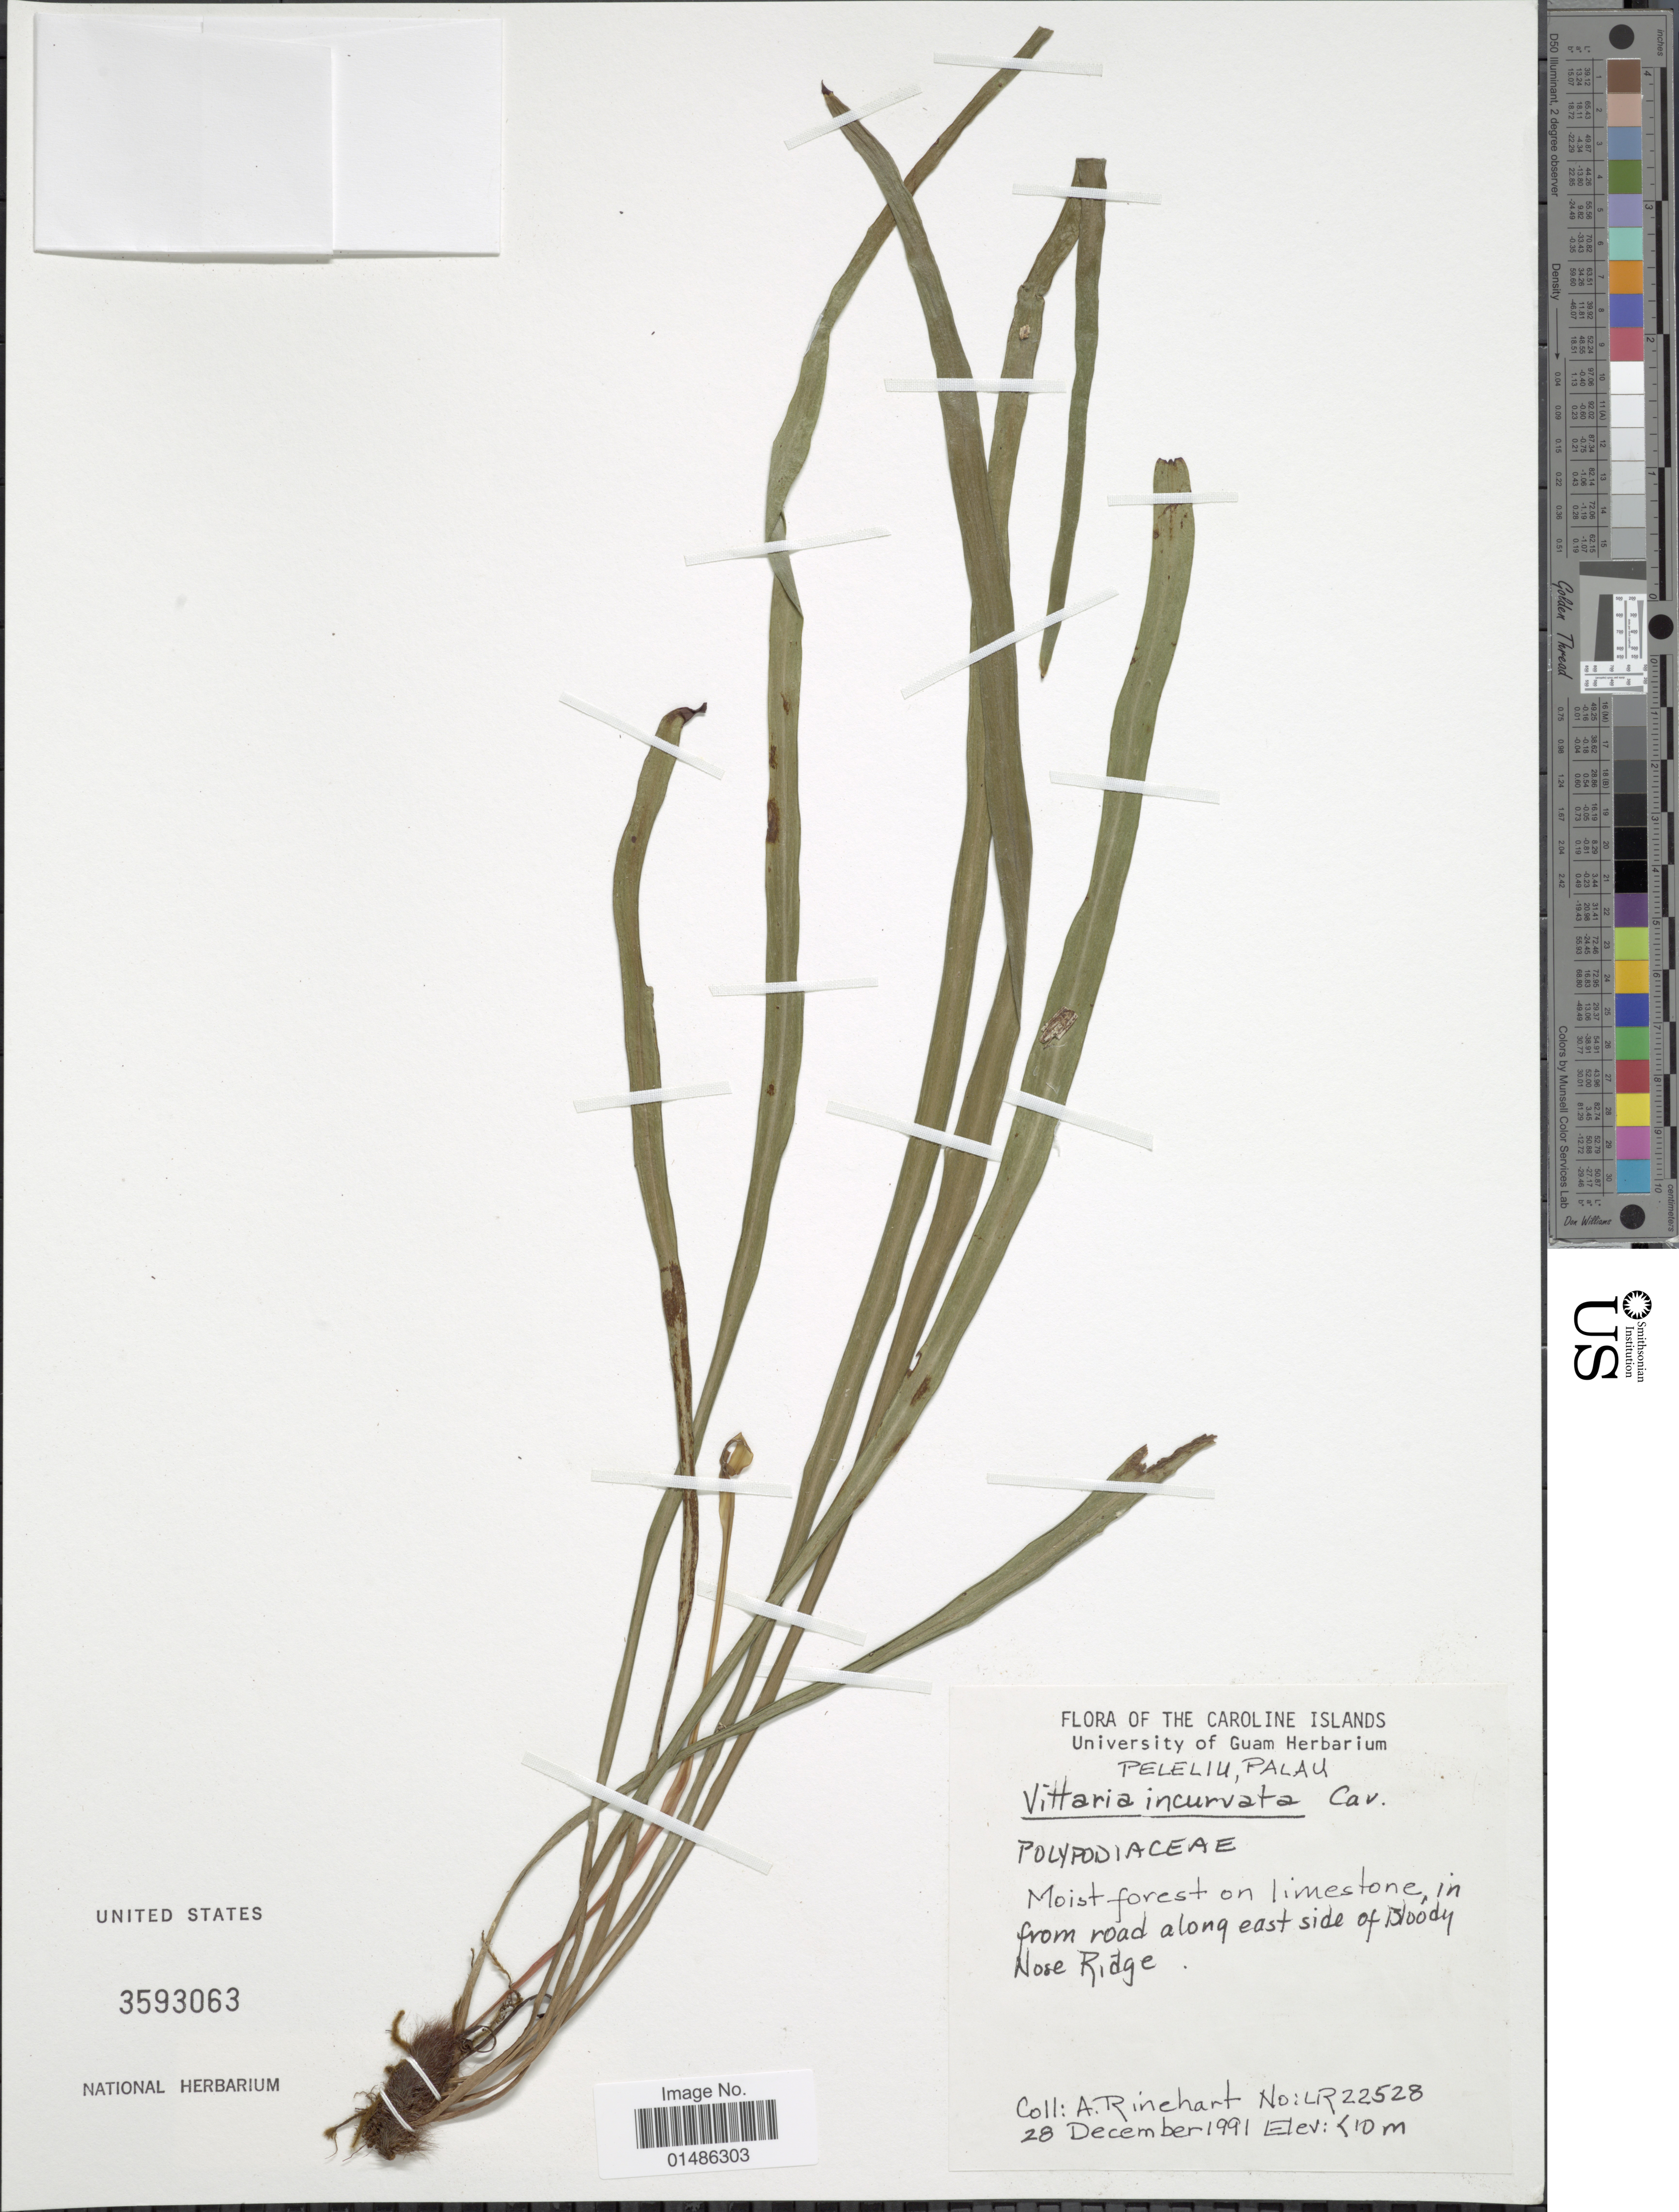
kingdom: Plantae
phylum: Tracheophyta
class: Polypodiopsida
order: Polypodiales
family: Pteridaceae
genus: Haplopteris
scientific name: Haplopteris ensiformis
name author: (Sw.) E.H. Crane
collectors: A. Rinehart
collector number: LR22528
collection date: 1991-12-28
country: Palau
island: Beliliou [Peleliu]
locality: Moist forest on limestone, in from road along east side of Bloody Nose Ridge. Peleliu, Palau.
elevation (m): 10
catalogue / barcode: US 3593063